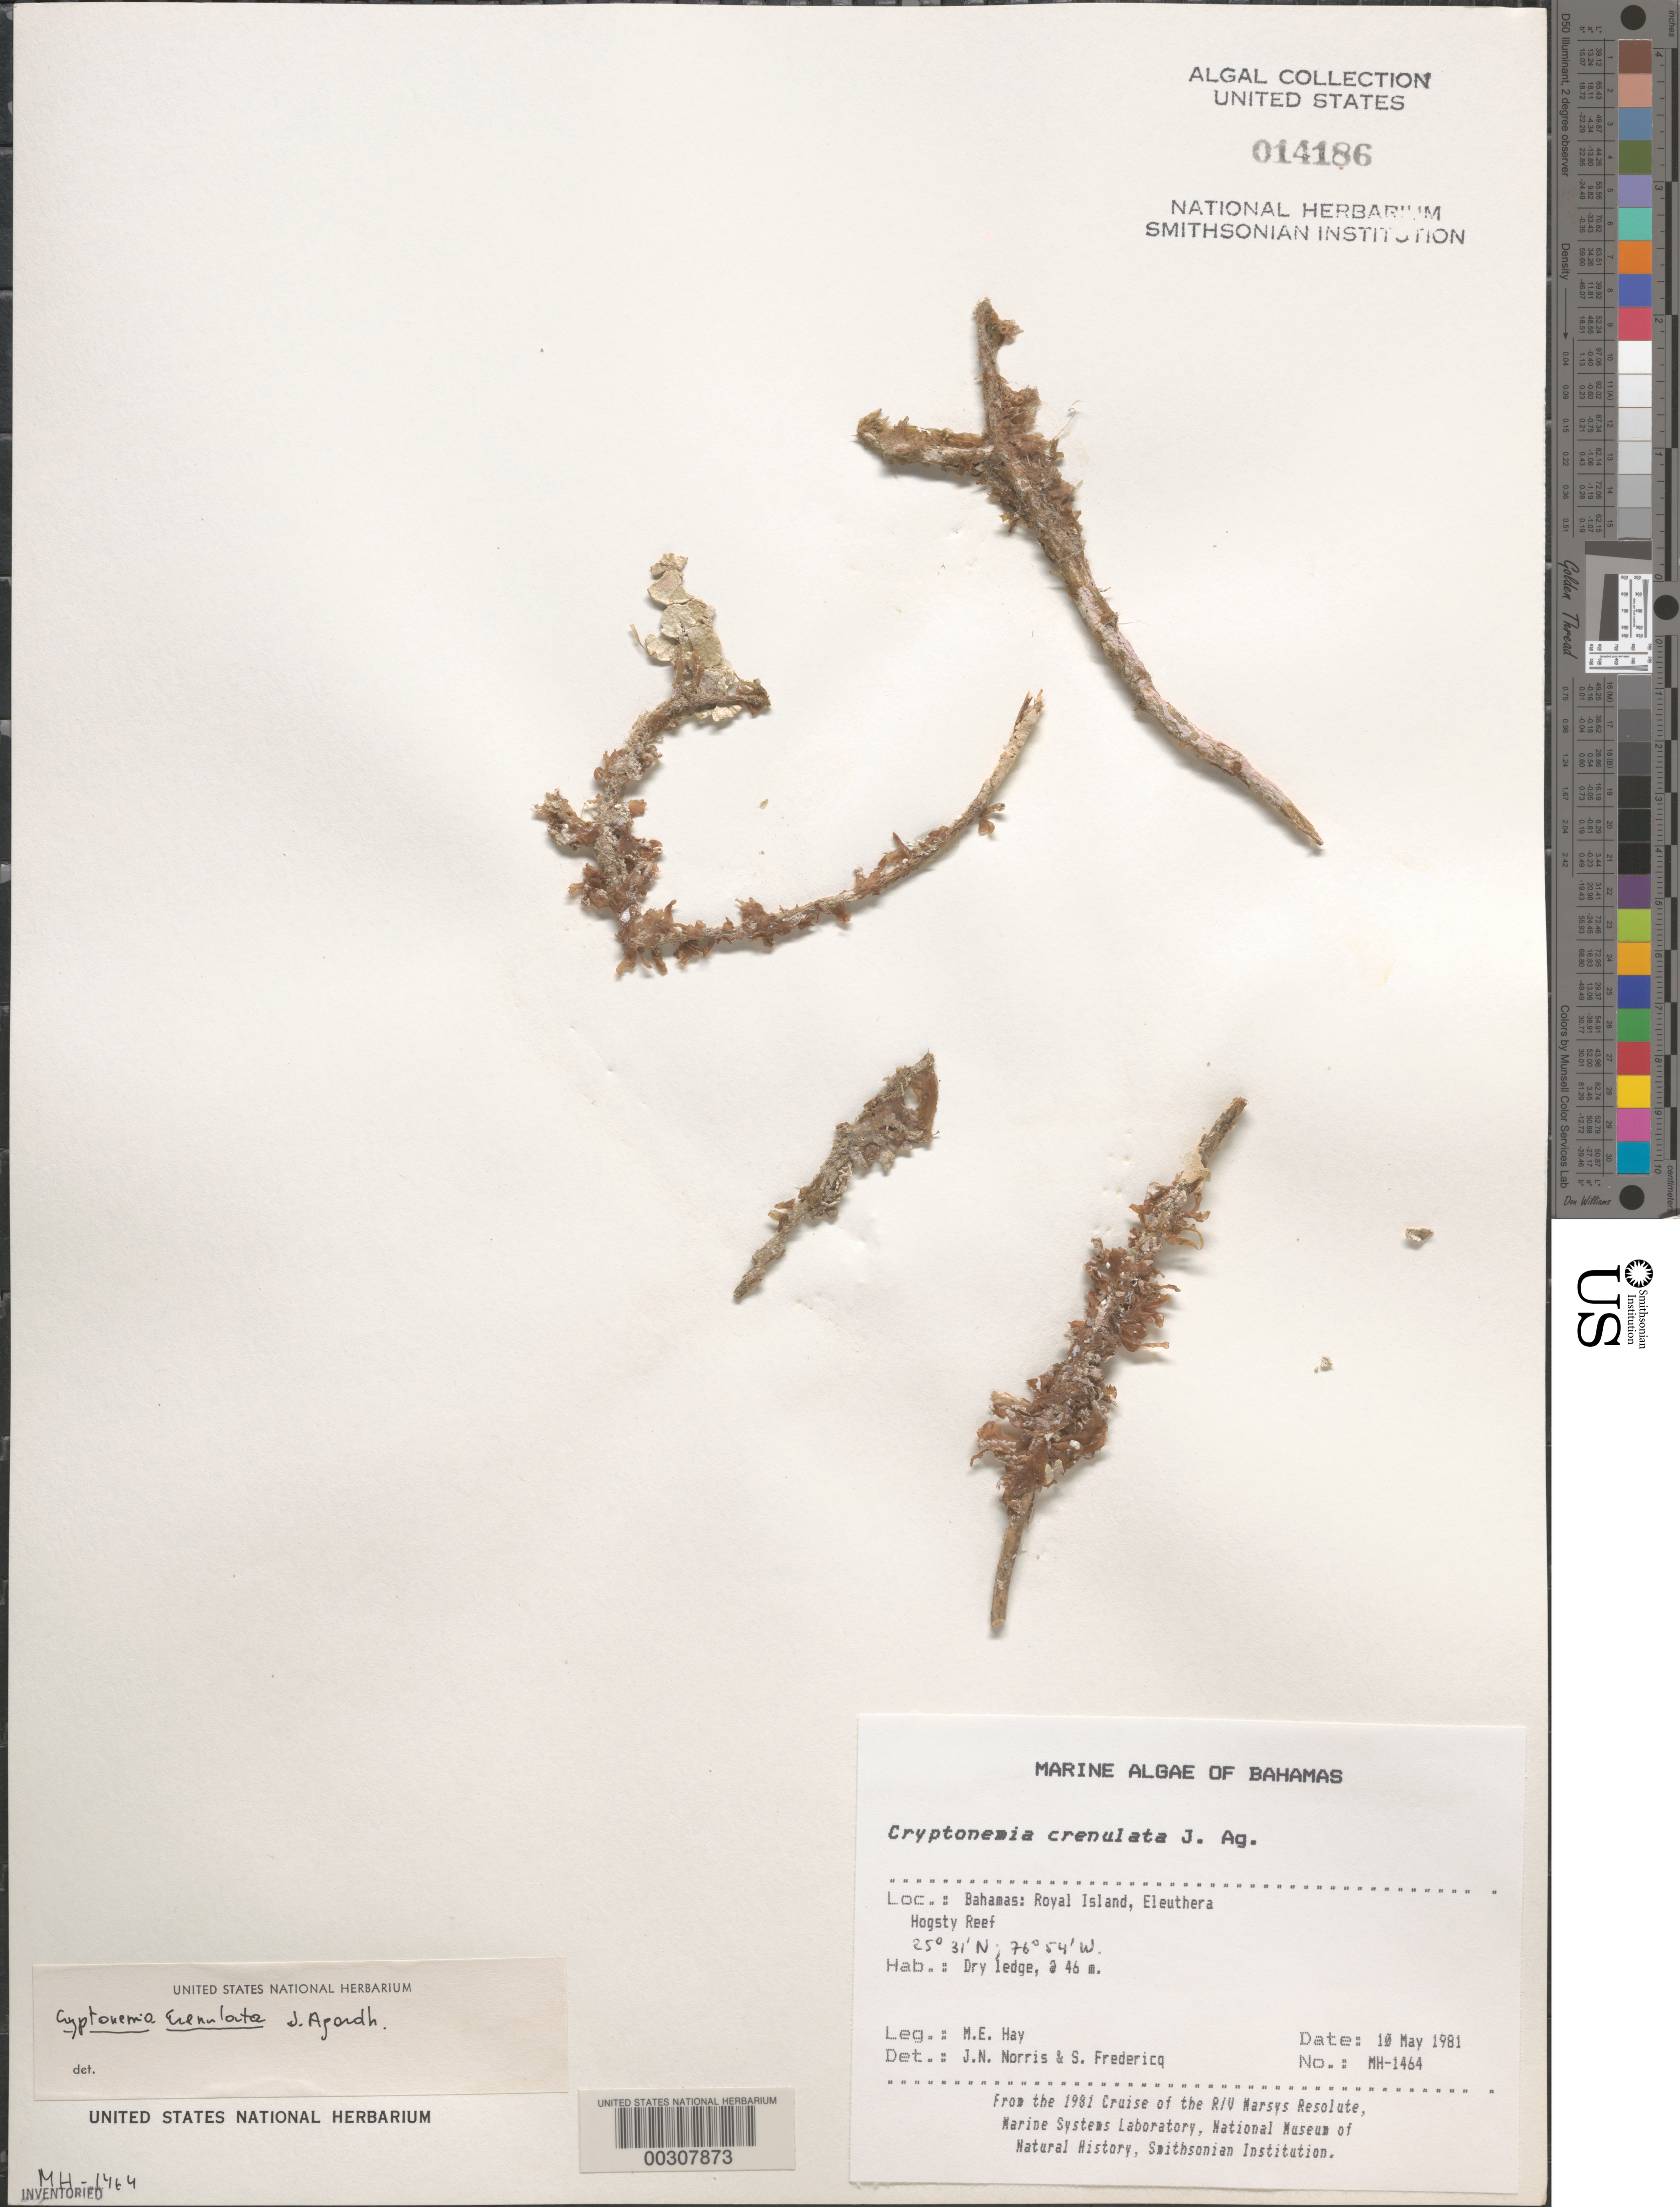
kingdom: Plantae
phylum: Rhodophyta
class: Florideophyceae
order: Halymeniales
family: Halymeniaceae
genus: Cryptonemia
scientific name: Cryptonemia crenulata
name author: (J. Agardh) J. Agardh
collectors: M. E. Hay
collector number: MH-1464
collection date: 1981-05-10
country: Bahamas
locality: Royal Island, Eleuthera. Hogsty Reef.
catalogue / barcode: US 14186